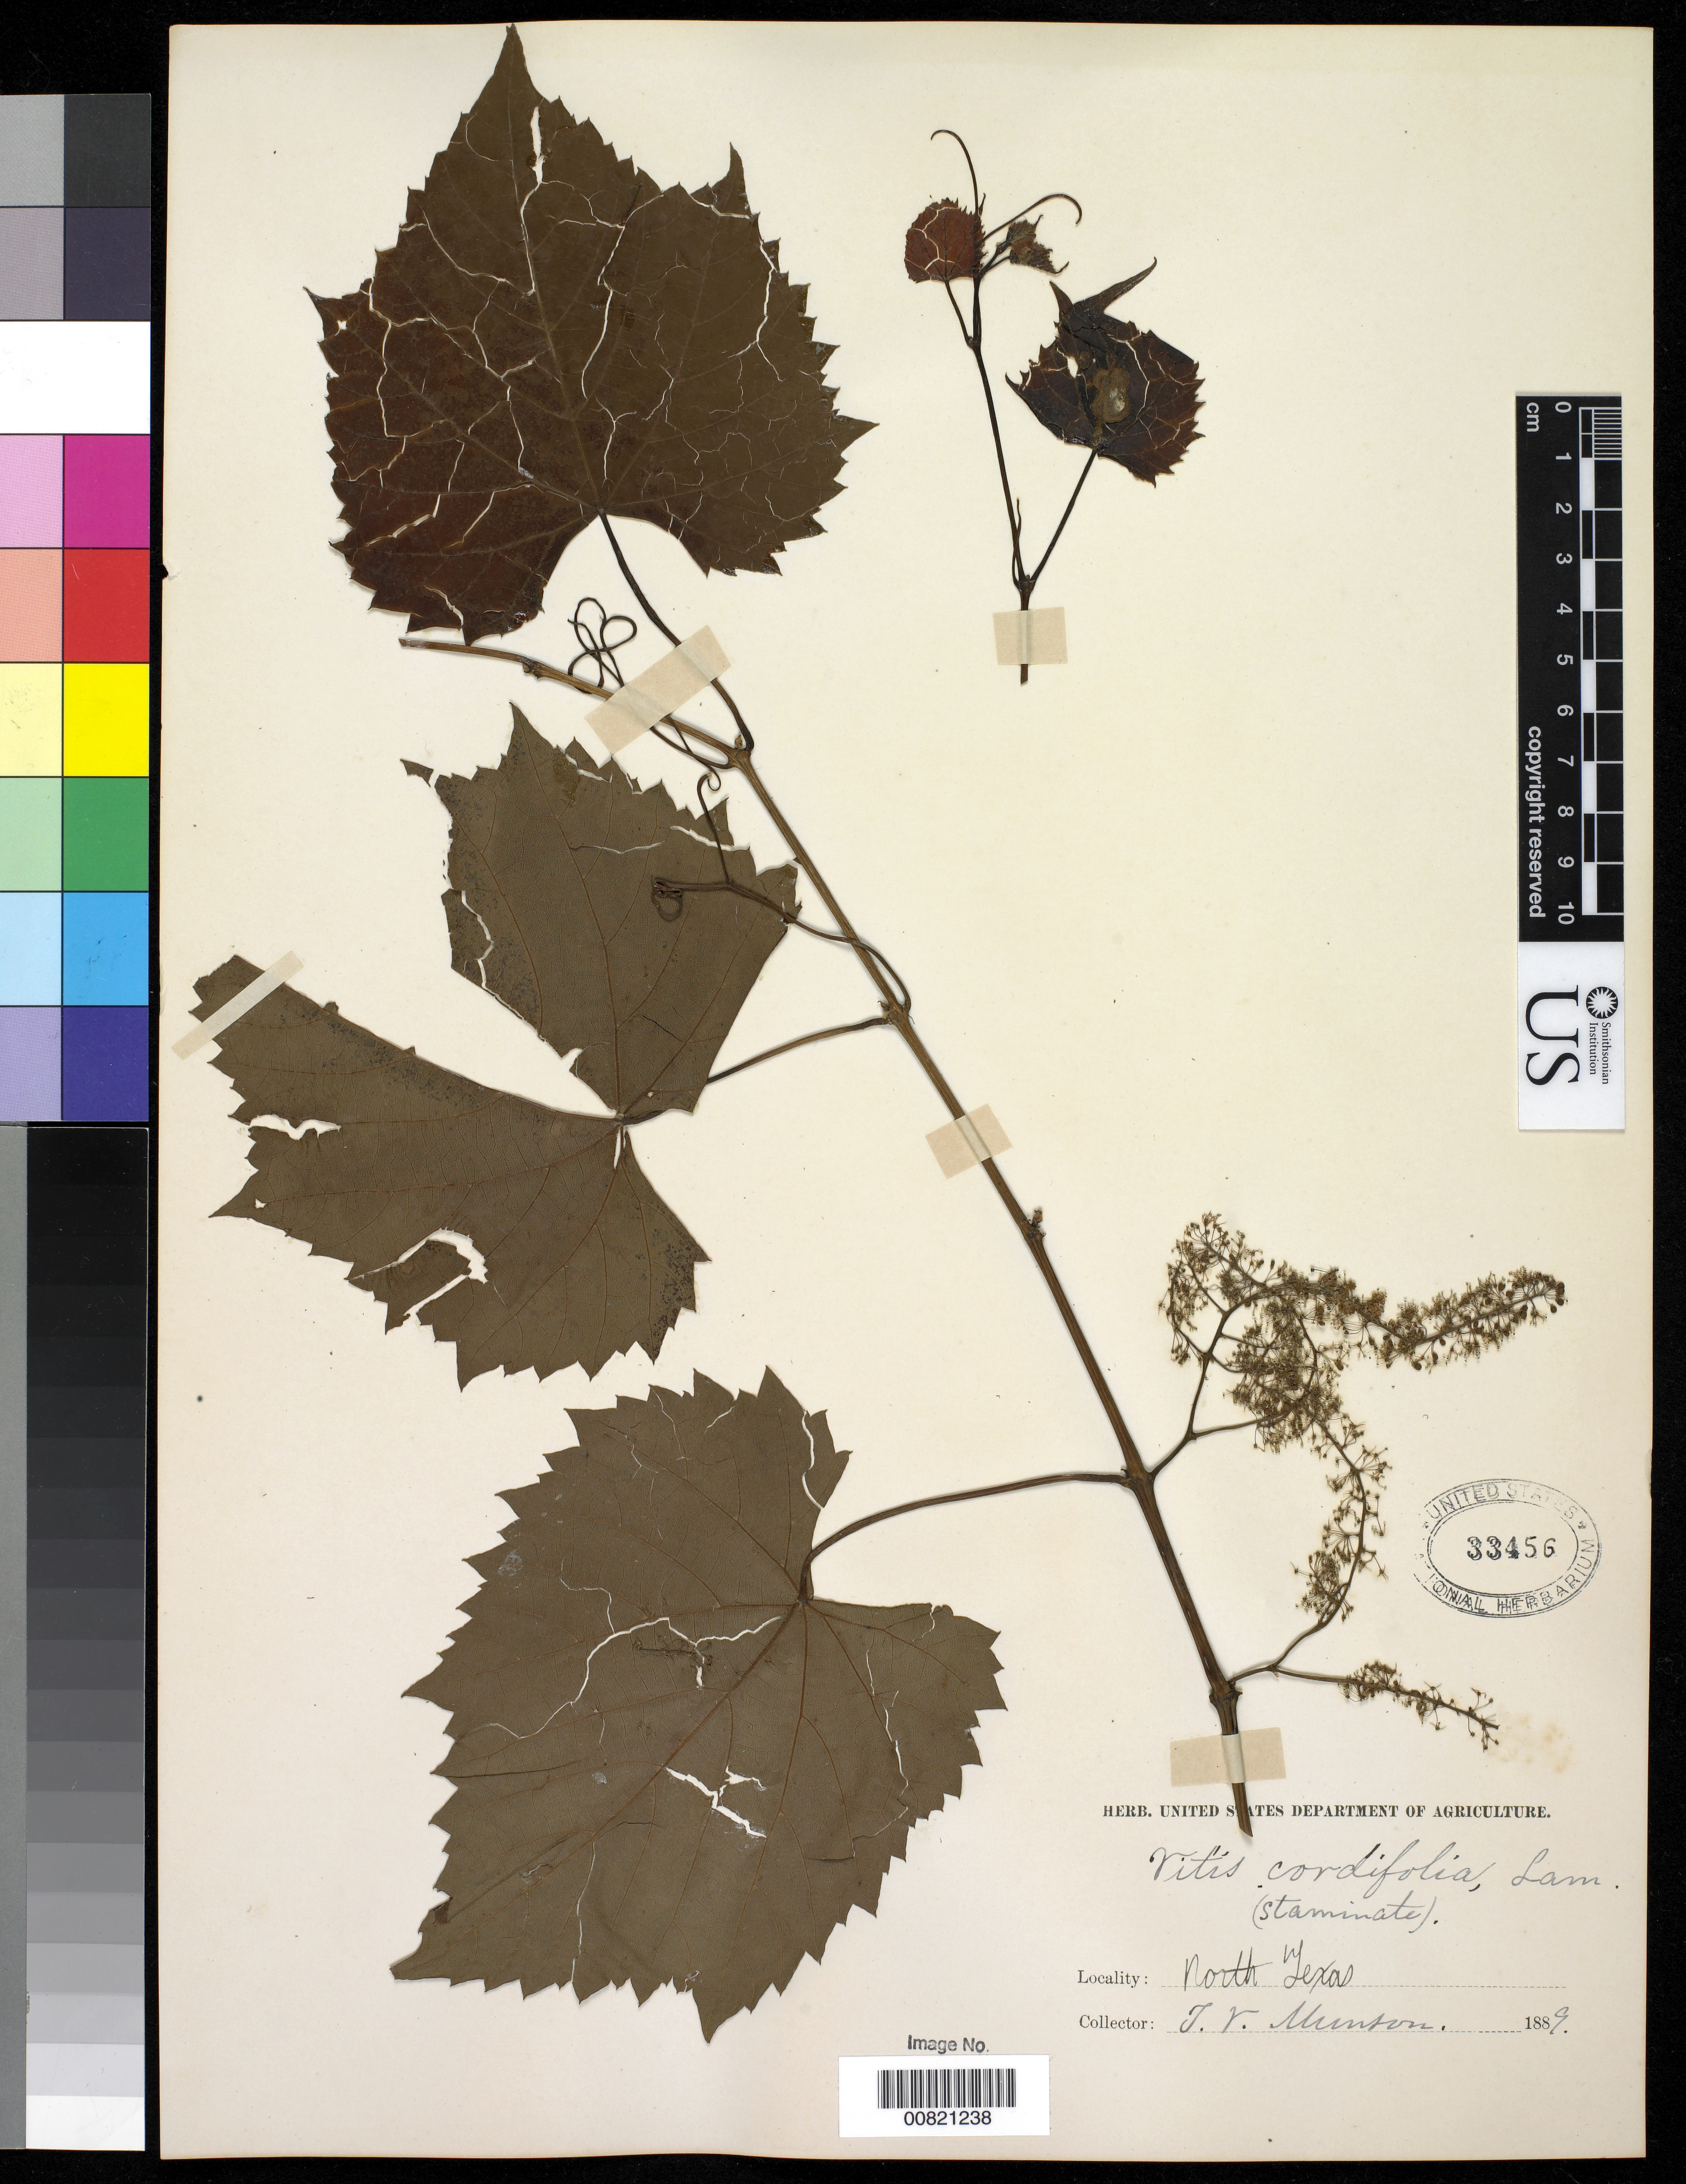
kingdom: Plantae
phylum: Tracheophyta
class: Magnoliopsida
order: Vitales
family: Vitaceae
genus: Vitis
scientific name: Vitis cordifolia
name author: Michx.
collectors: T. V. Munson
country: United States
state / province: Texas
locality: North Texas.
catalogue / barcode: US 33456